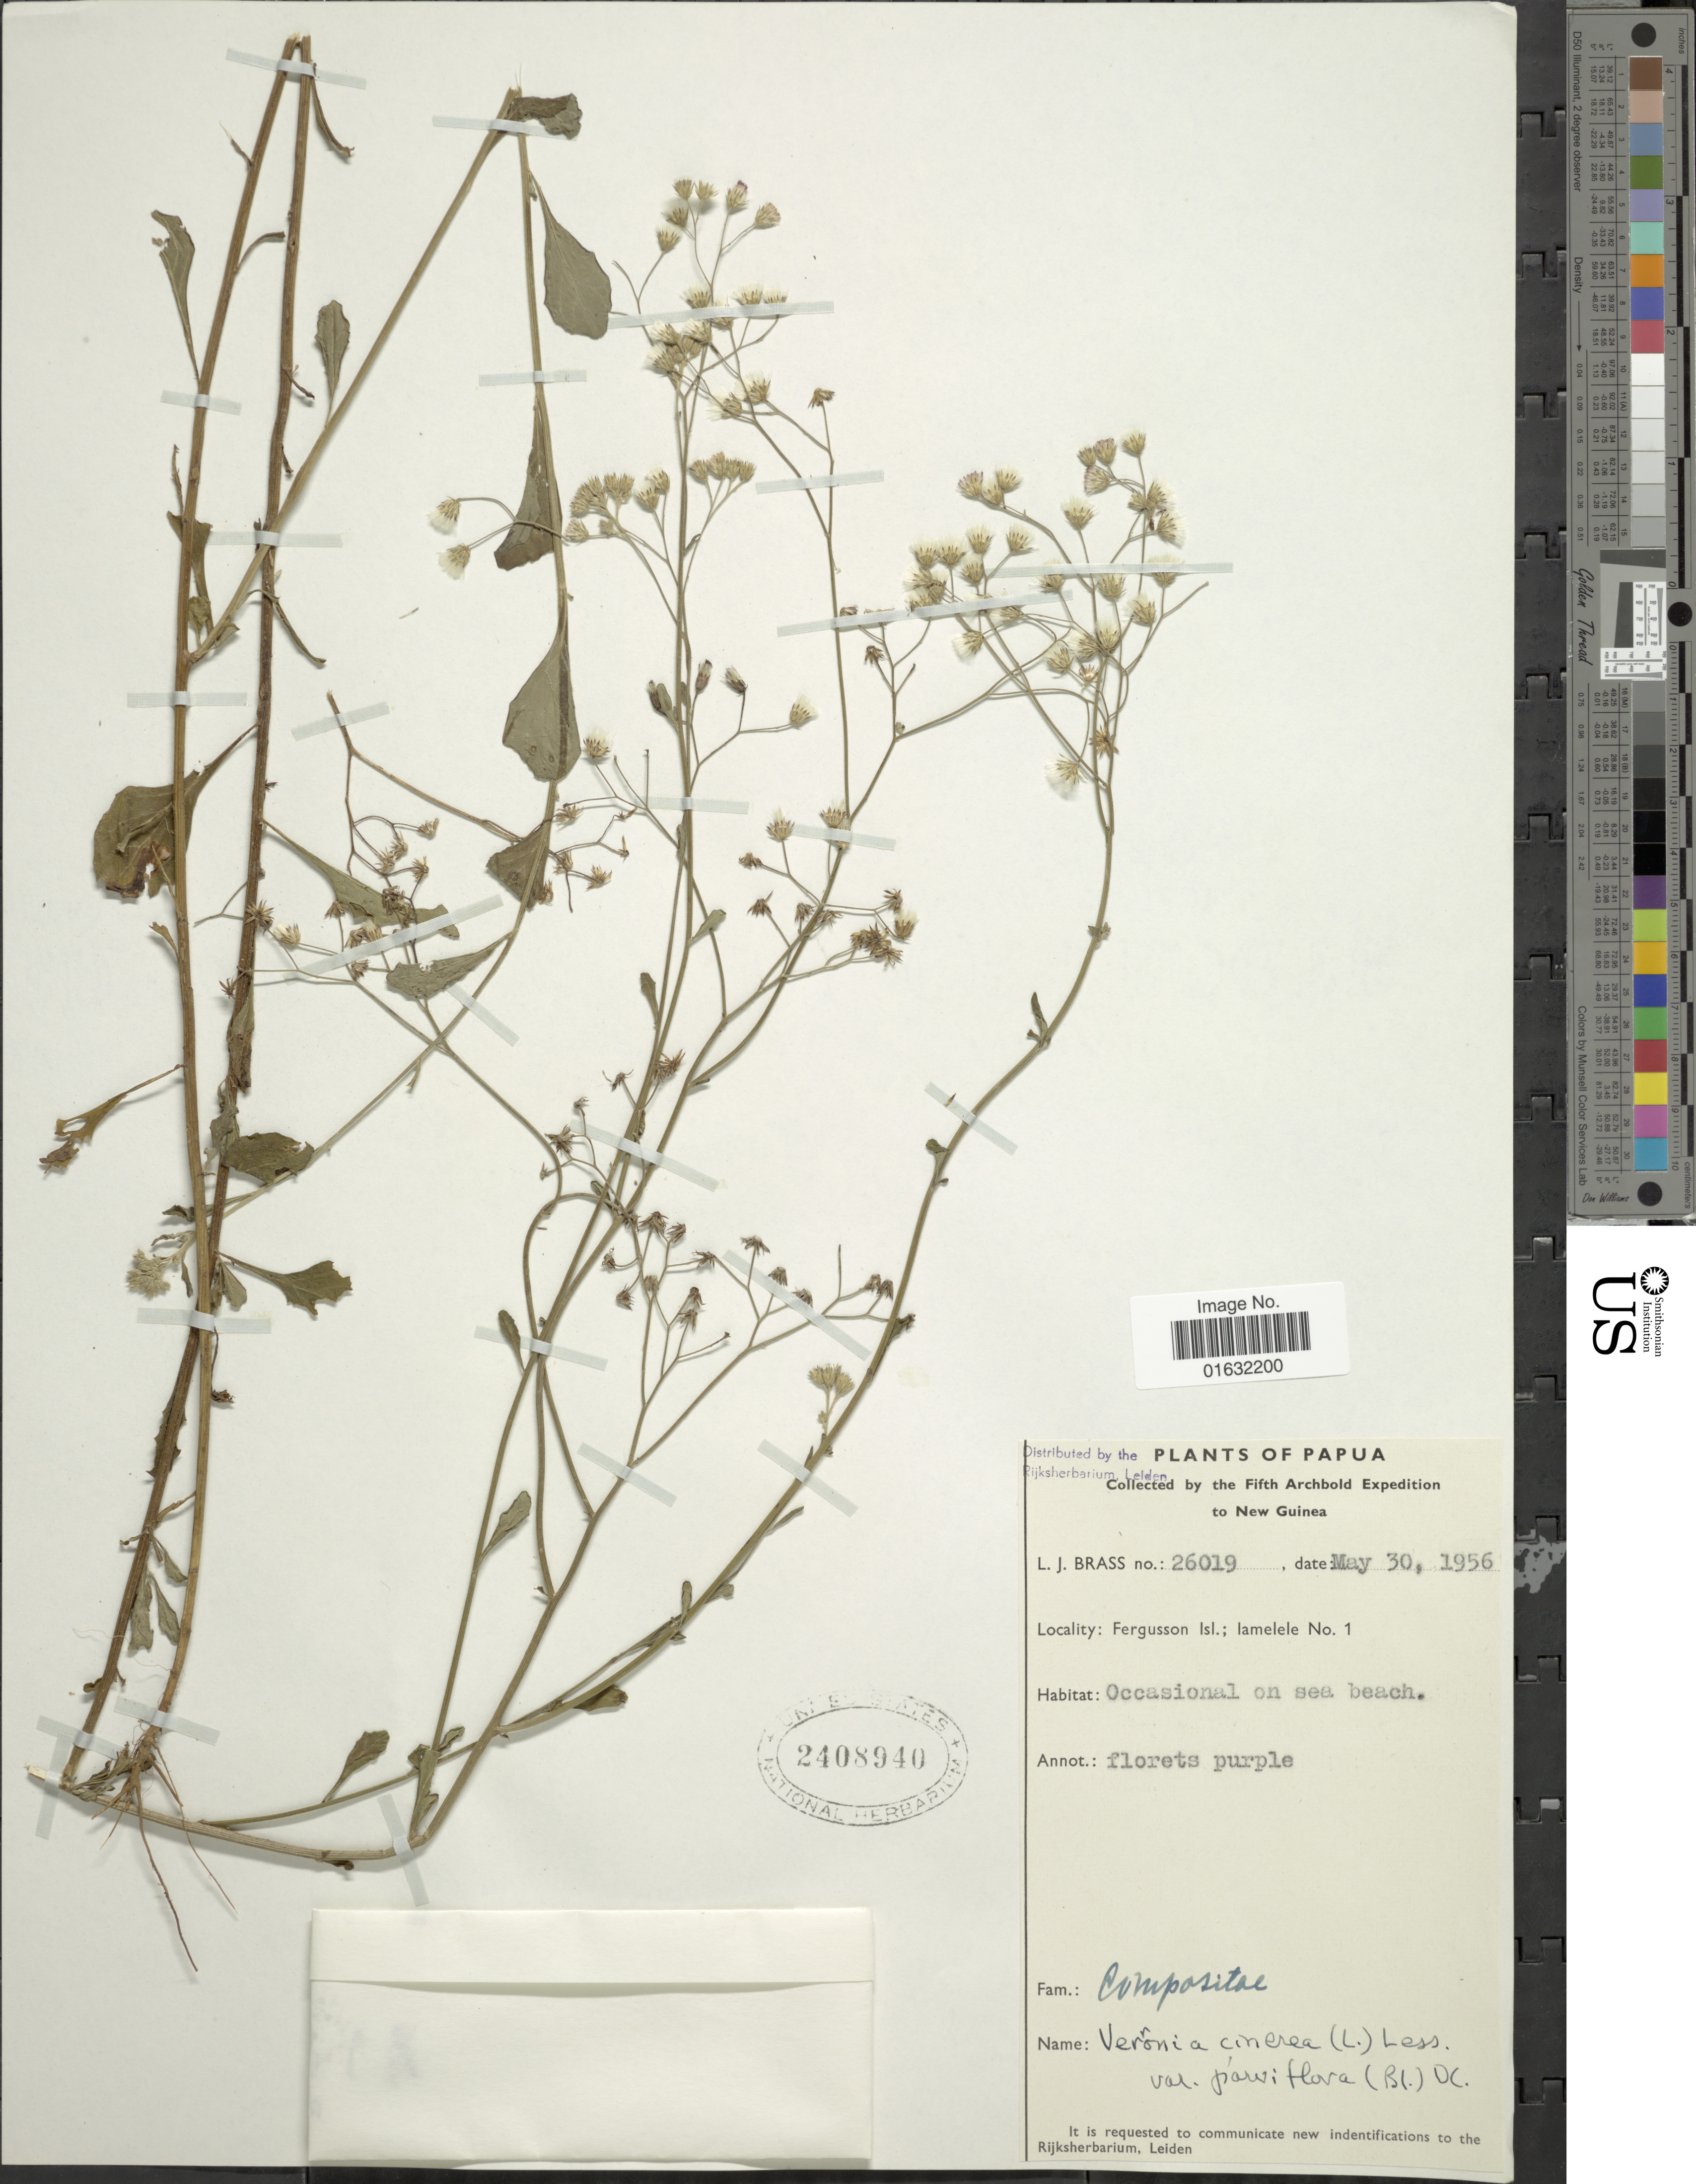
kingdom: Plantae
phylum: Tracheophyta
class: Magnoliopsida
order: Asterales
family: Asteraceae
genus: Cyanthillium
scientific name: Cyanthillium cinereum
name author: (L.) H. Rob.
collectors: L. J. Brass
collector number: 26019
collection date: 1956-05-30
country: Papua New Guinea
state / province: Milne Bay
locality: Fergusson Isl, lamelele No. 1, Papua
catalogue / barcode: US 2408940